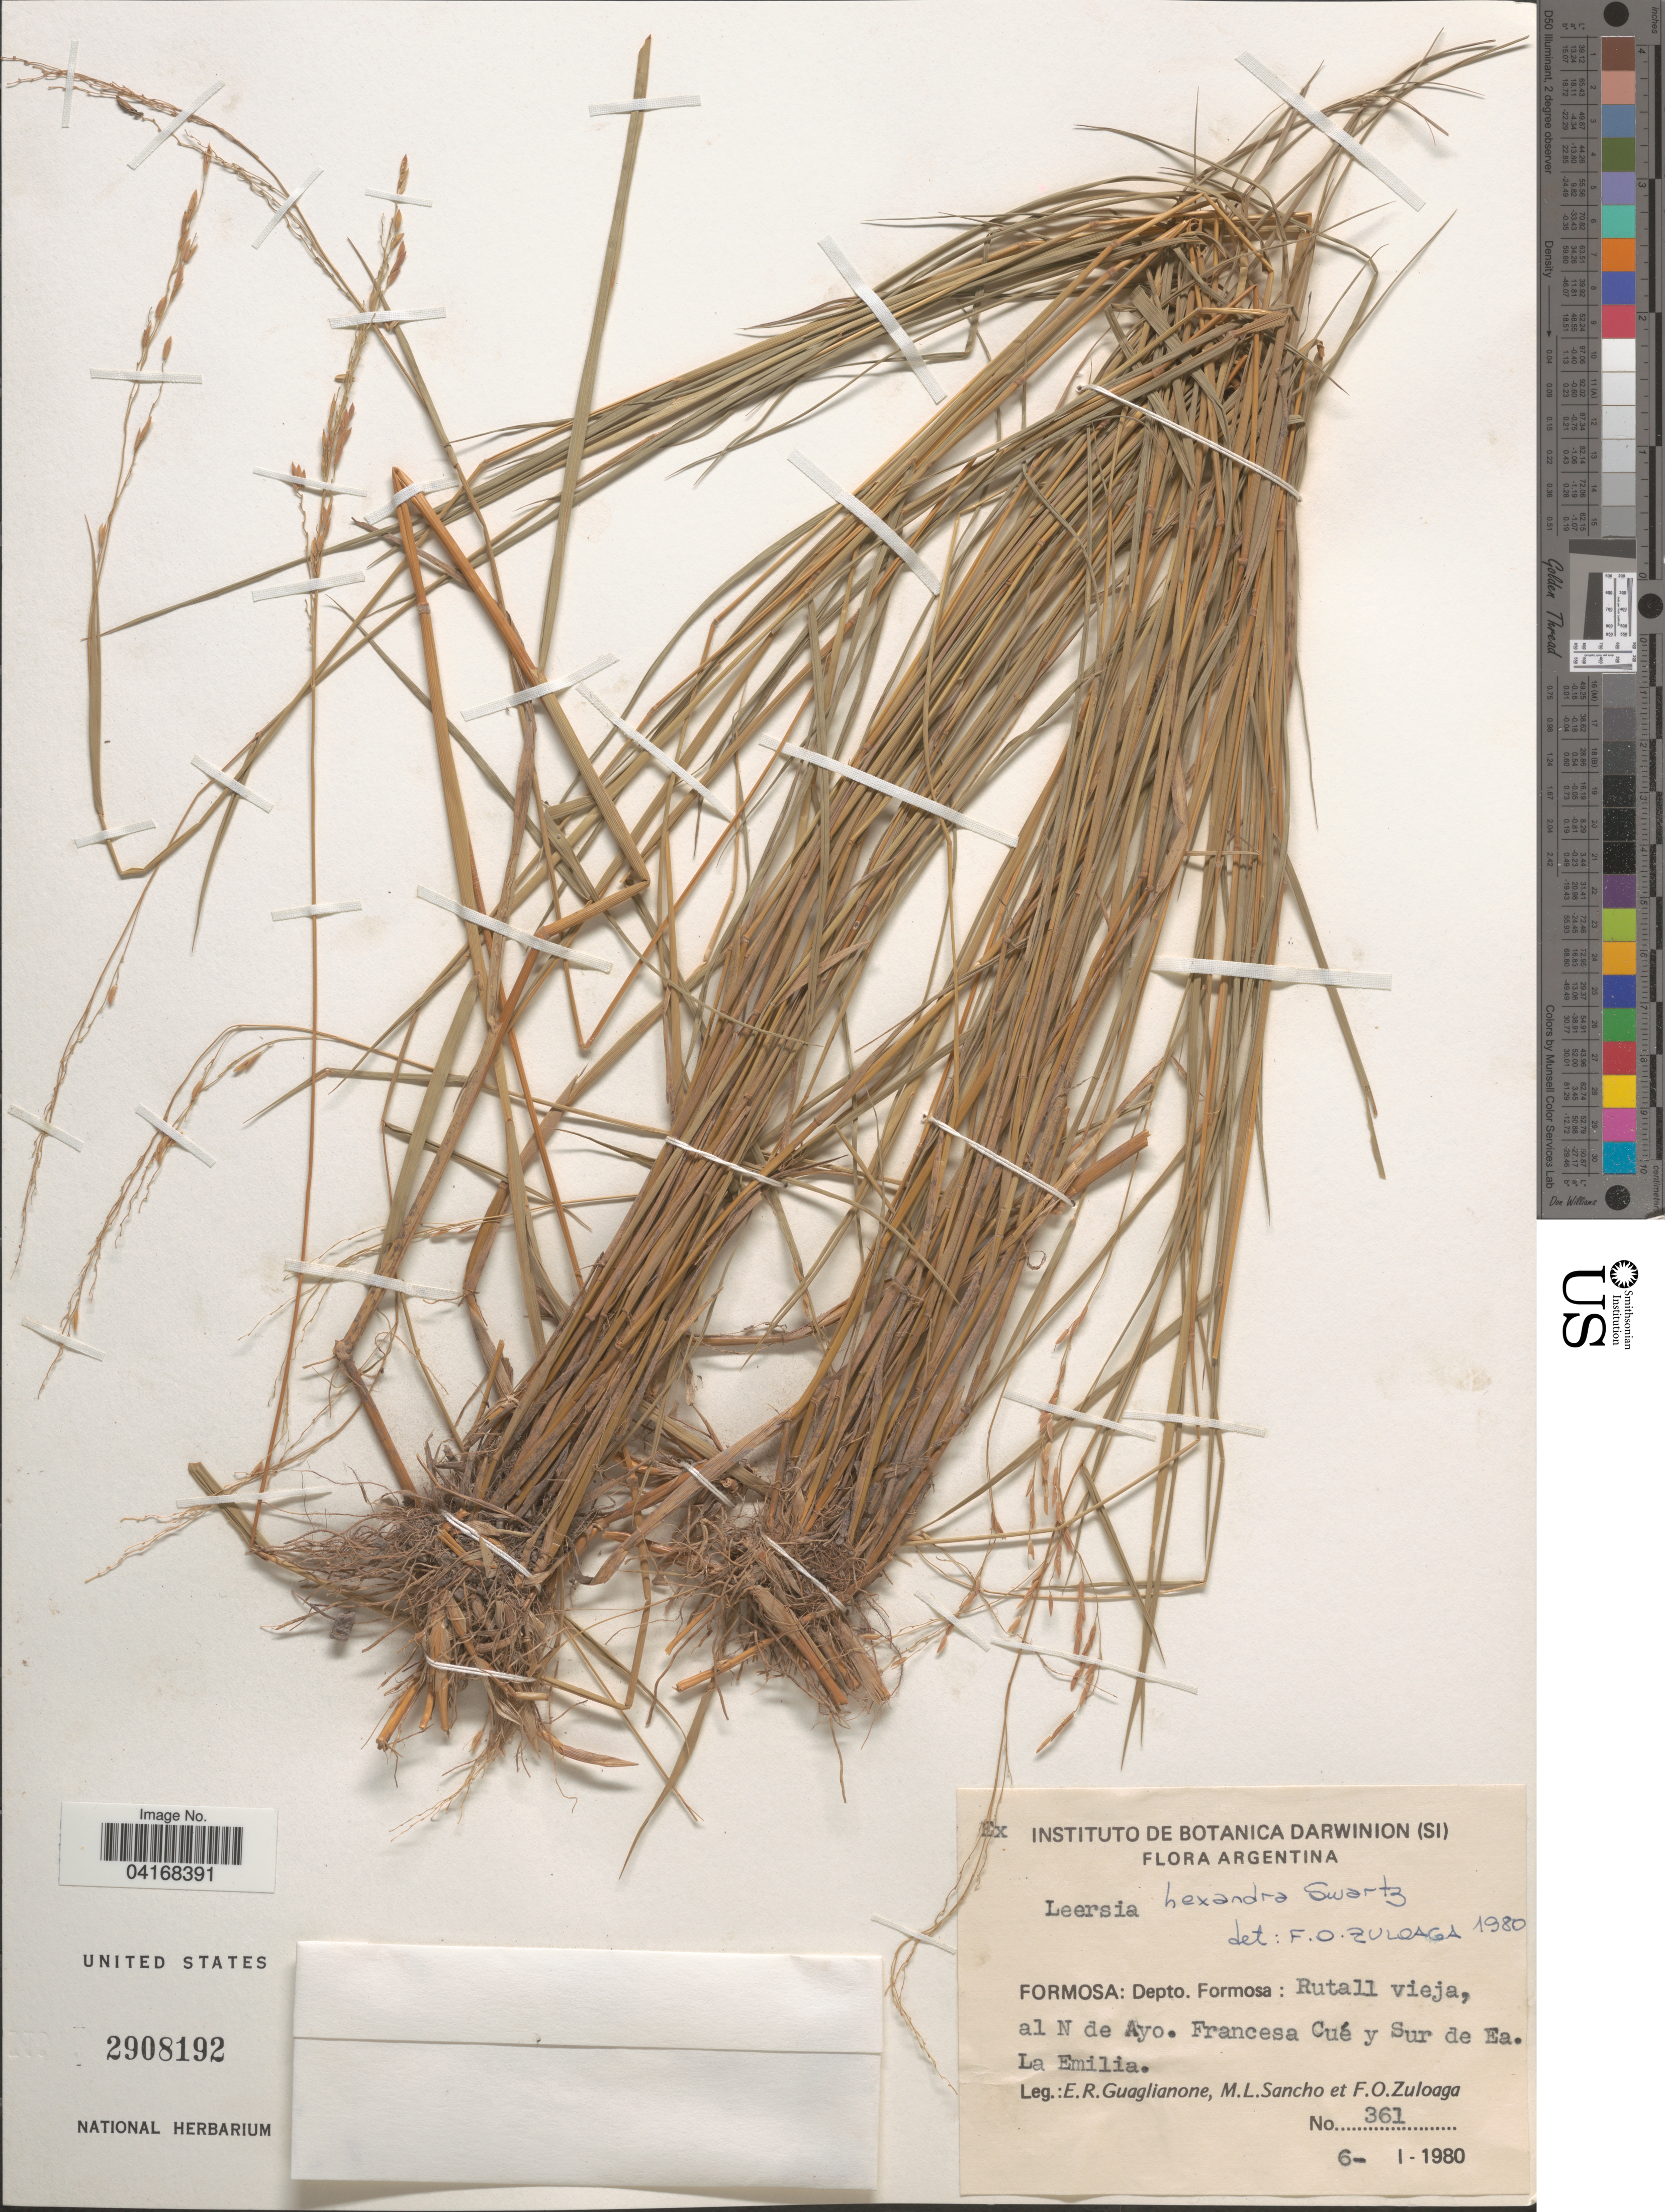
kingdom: Plantae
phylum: Tracheophyta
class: Liliopsida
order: Poales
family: Poaceae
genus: Leersia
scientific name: Leersia hexandra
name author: Sw.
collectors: E. R. Guaglianone, M. L. Sancho & F. O. Zuloaga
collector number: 361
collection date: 1980-01-06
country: Argentina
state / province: Formosa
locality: Depto. Formosa: Rutall vieja, al N de Ayo. Francesca Cué y Sur de Ea. La Emilia.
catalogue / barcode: US 2908192